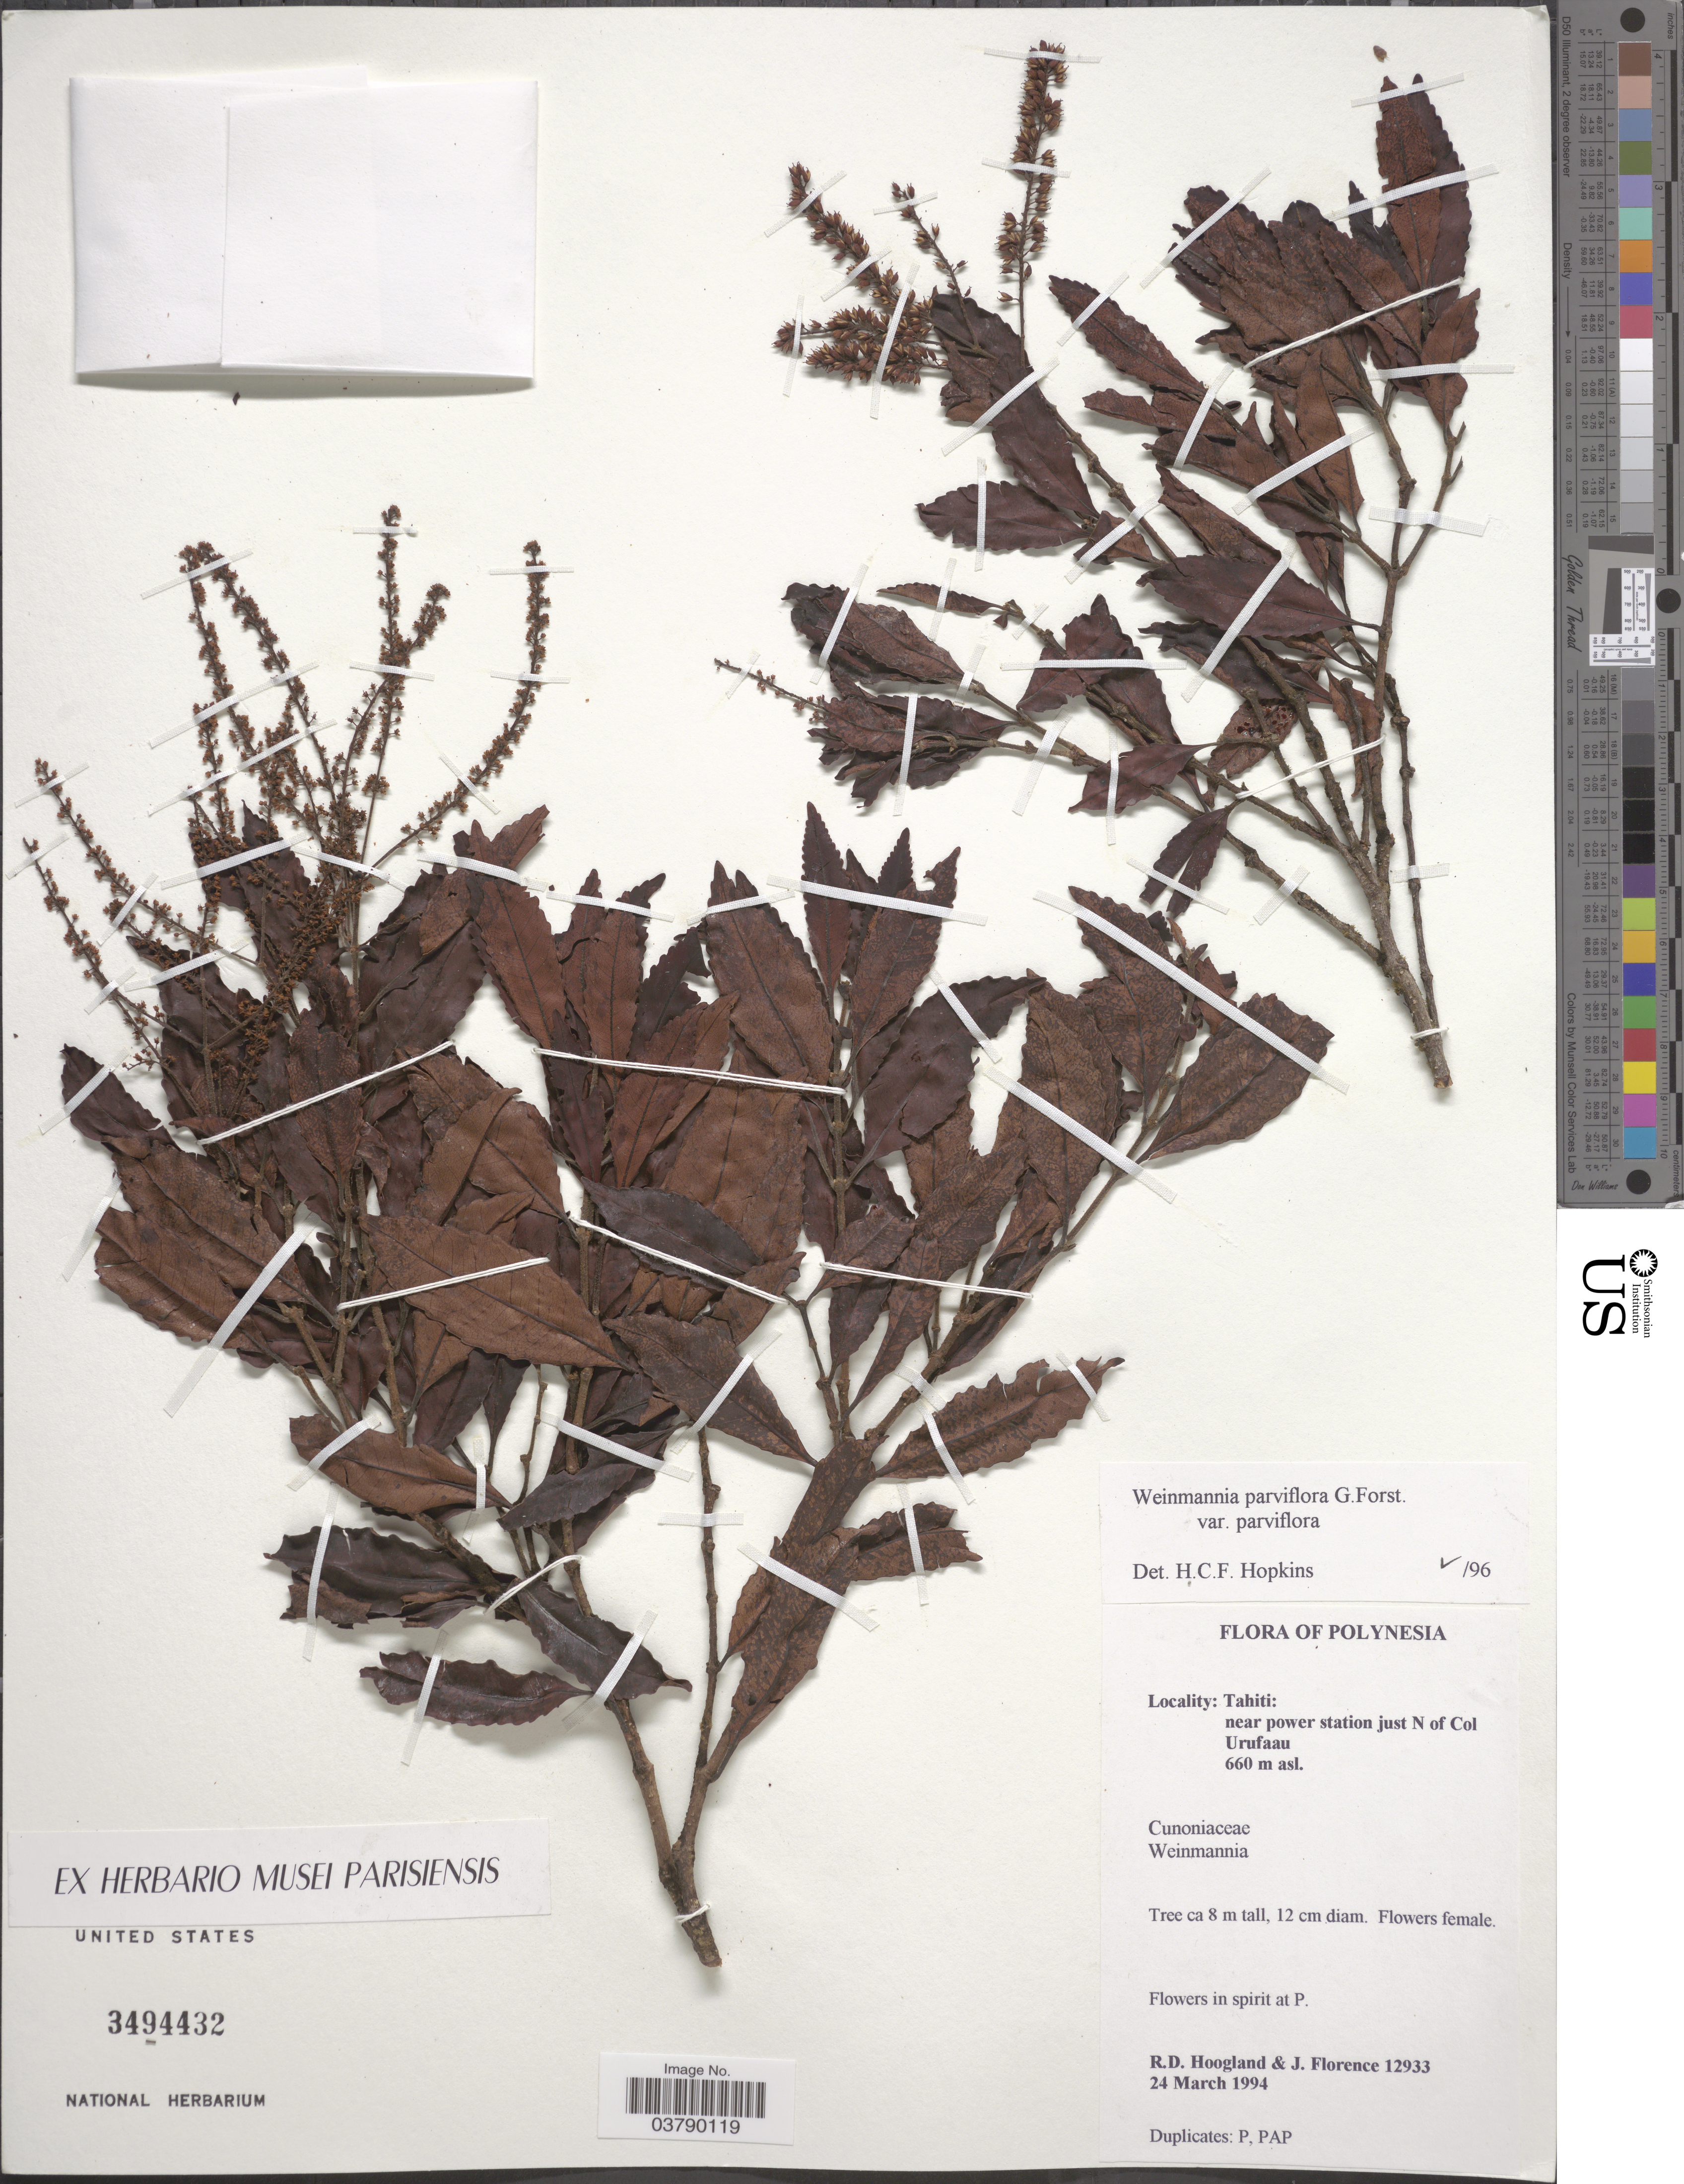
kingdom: Plantae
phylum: Tracheophyta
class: Magnoliopsida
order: Oxalidales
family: Cunoniaceae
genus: Pterophylla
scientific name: Pterophylla parviflora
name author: (G. Forst.) Pillon & H.C. Hopkins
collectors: R. D. Hoogland & J. Florence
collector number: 12933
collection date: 1994-03-24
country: French Polynesia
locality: Tahiti: near power station just N of Col Urufaau.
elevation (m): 660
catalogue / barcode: US 3494432